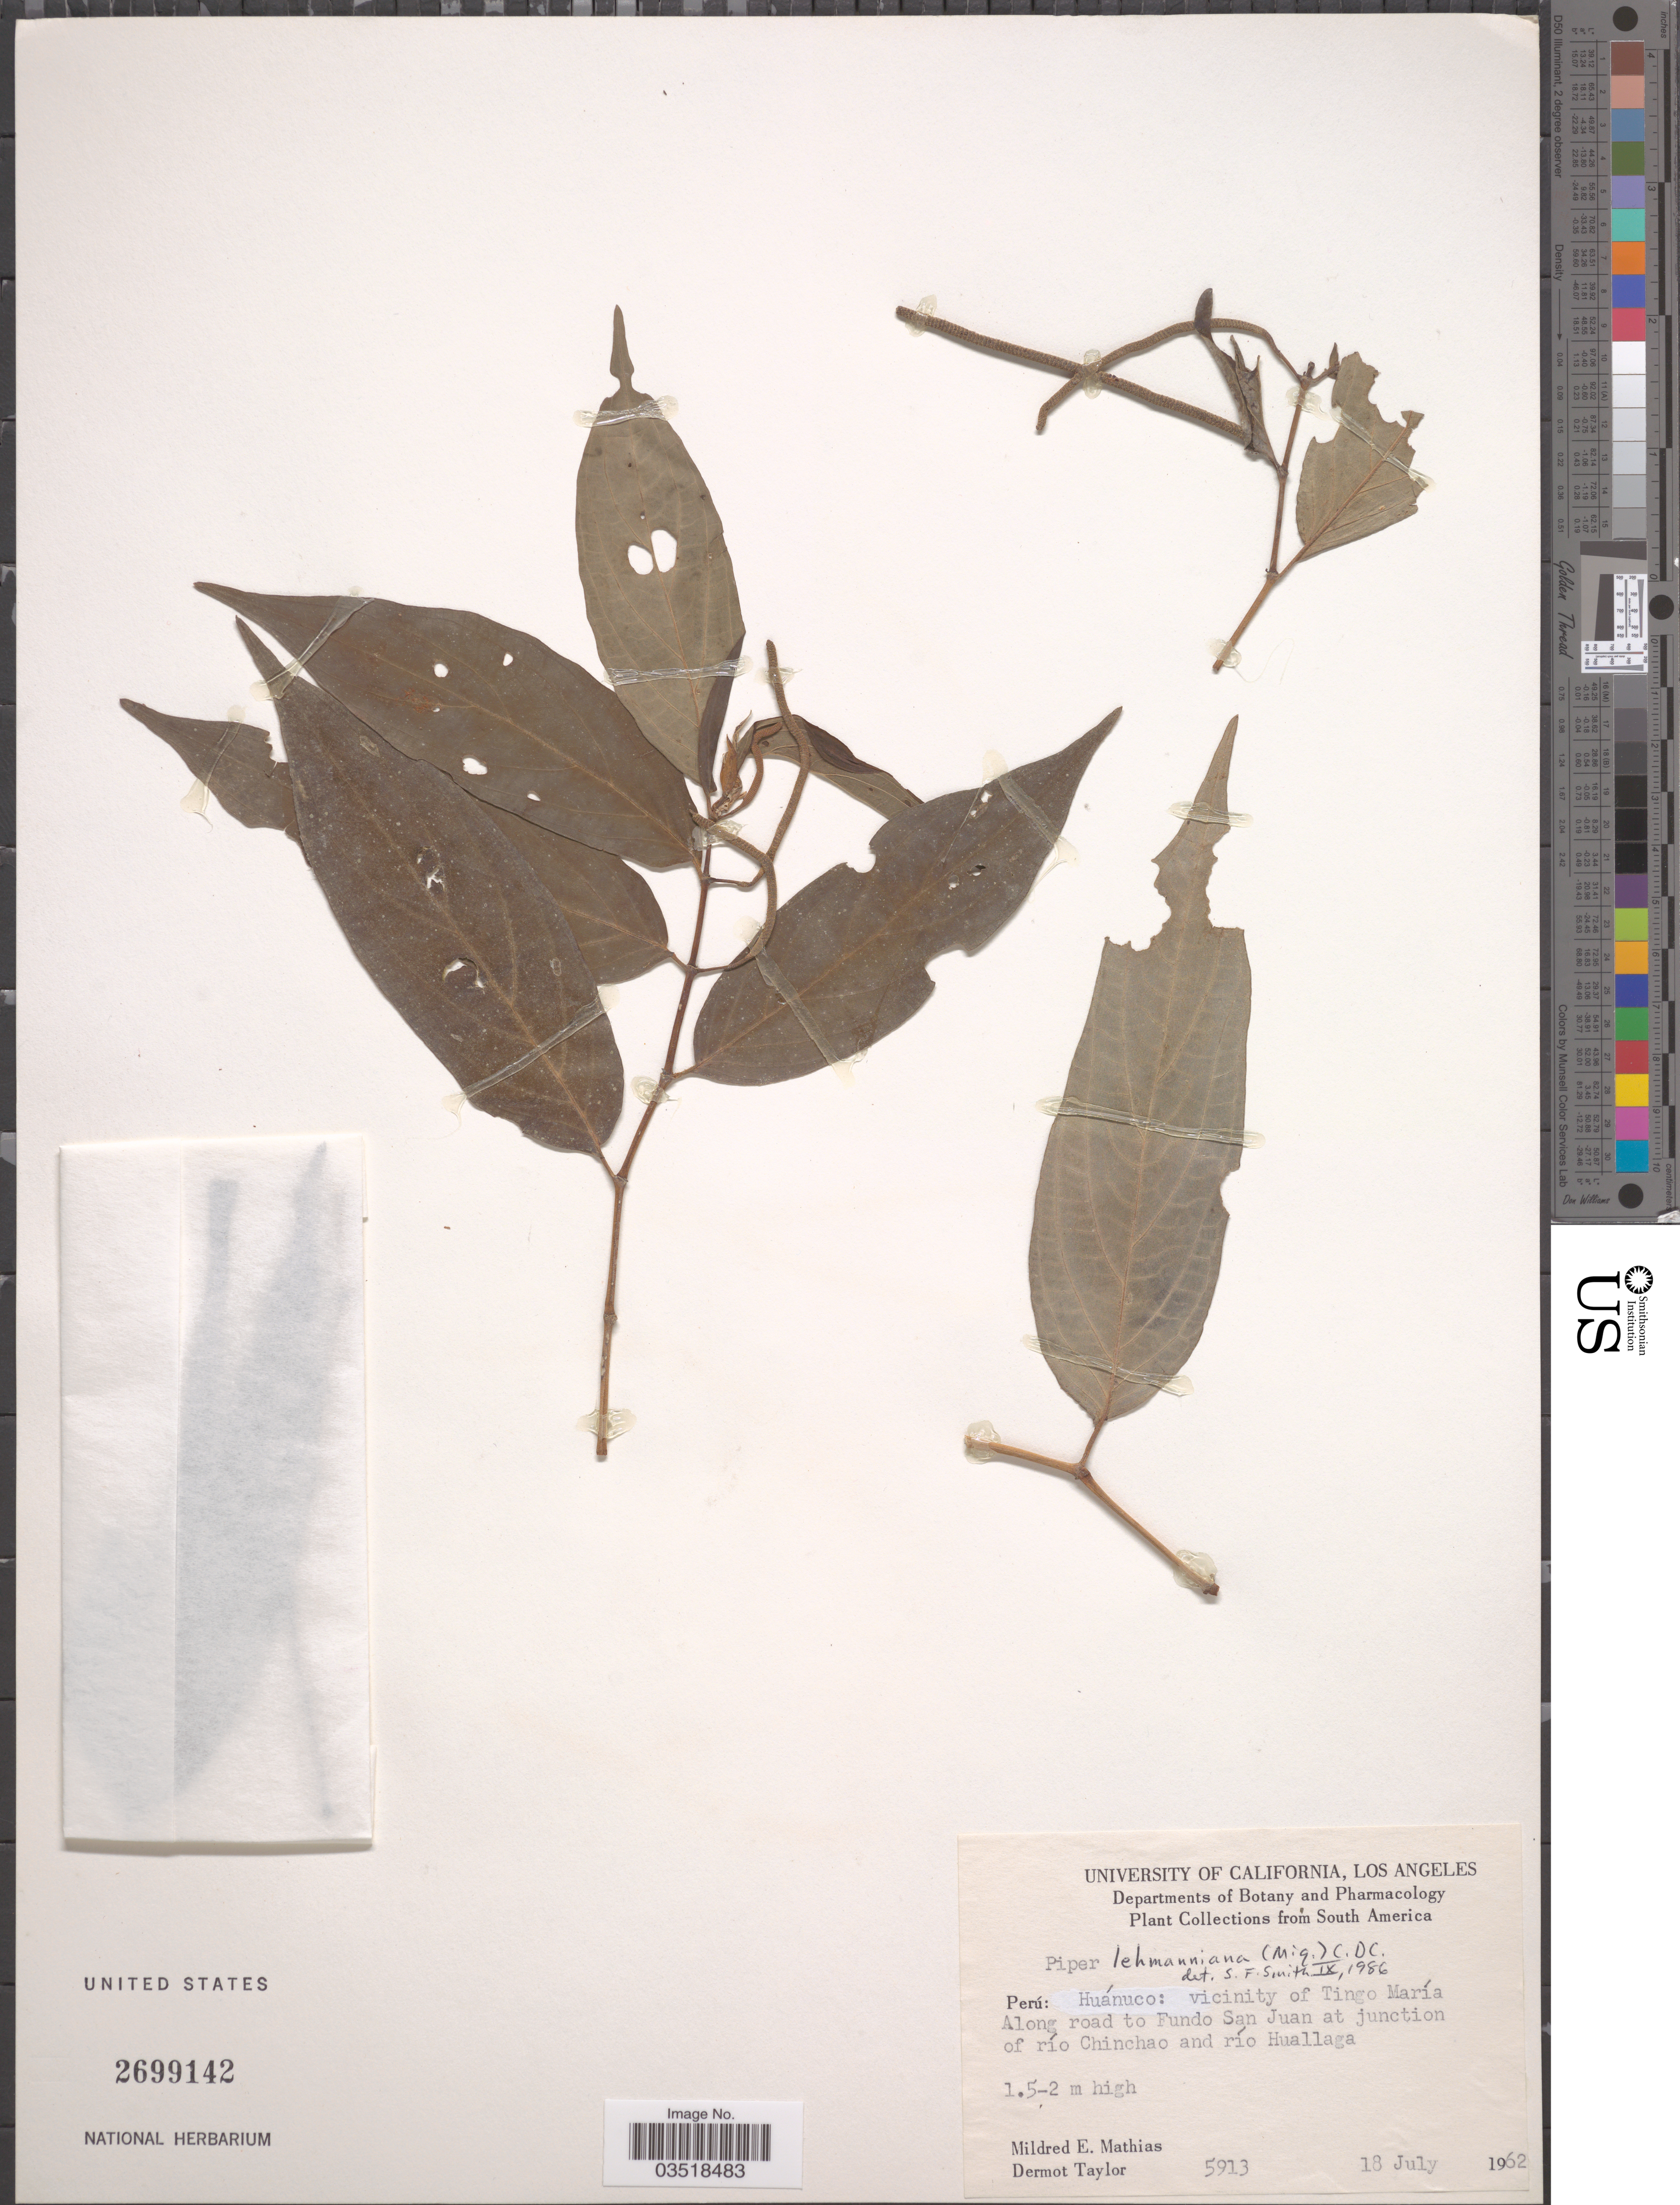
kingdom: Plantae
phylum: Tracheophyta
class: Magnoliopsida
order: Piperales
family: Piperaceae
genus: Piper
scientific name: Piper lehmannianum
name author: C. DC.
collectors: M. E. Mathias & D. Taylor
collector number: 5913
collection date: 1962-07-18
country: Peru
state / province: Huánuco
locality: Vicinity of Tingo María. Along road to Fundo San Juan at junction of río Chinchao and río Huallaga.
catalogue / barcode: US 2699142